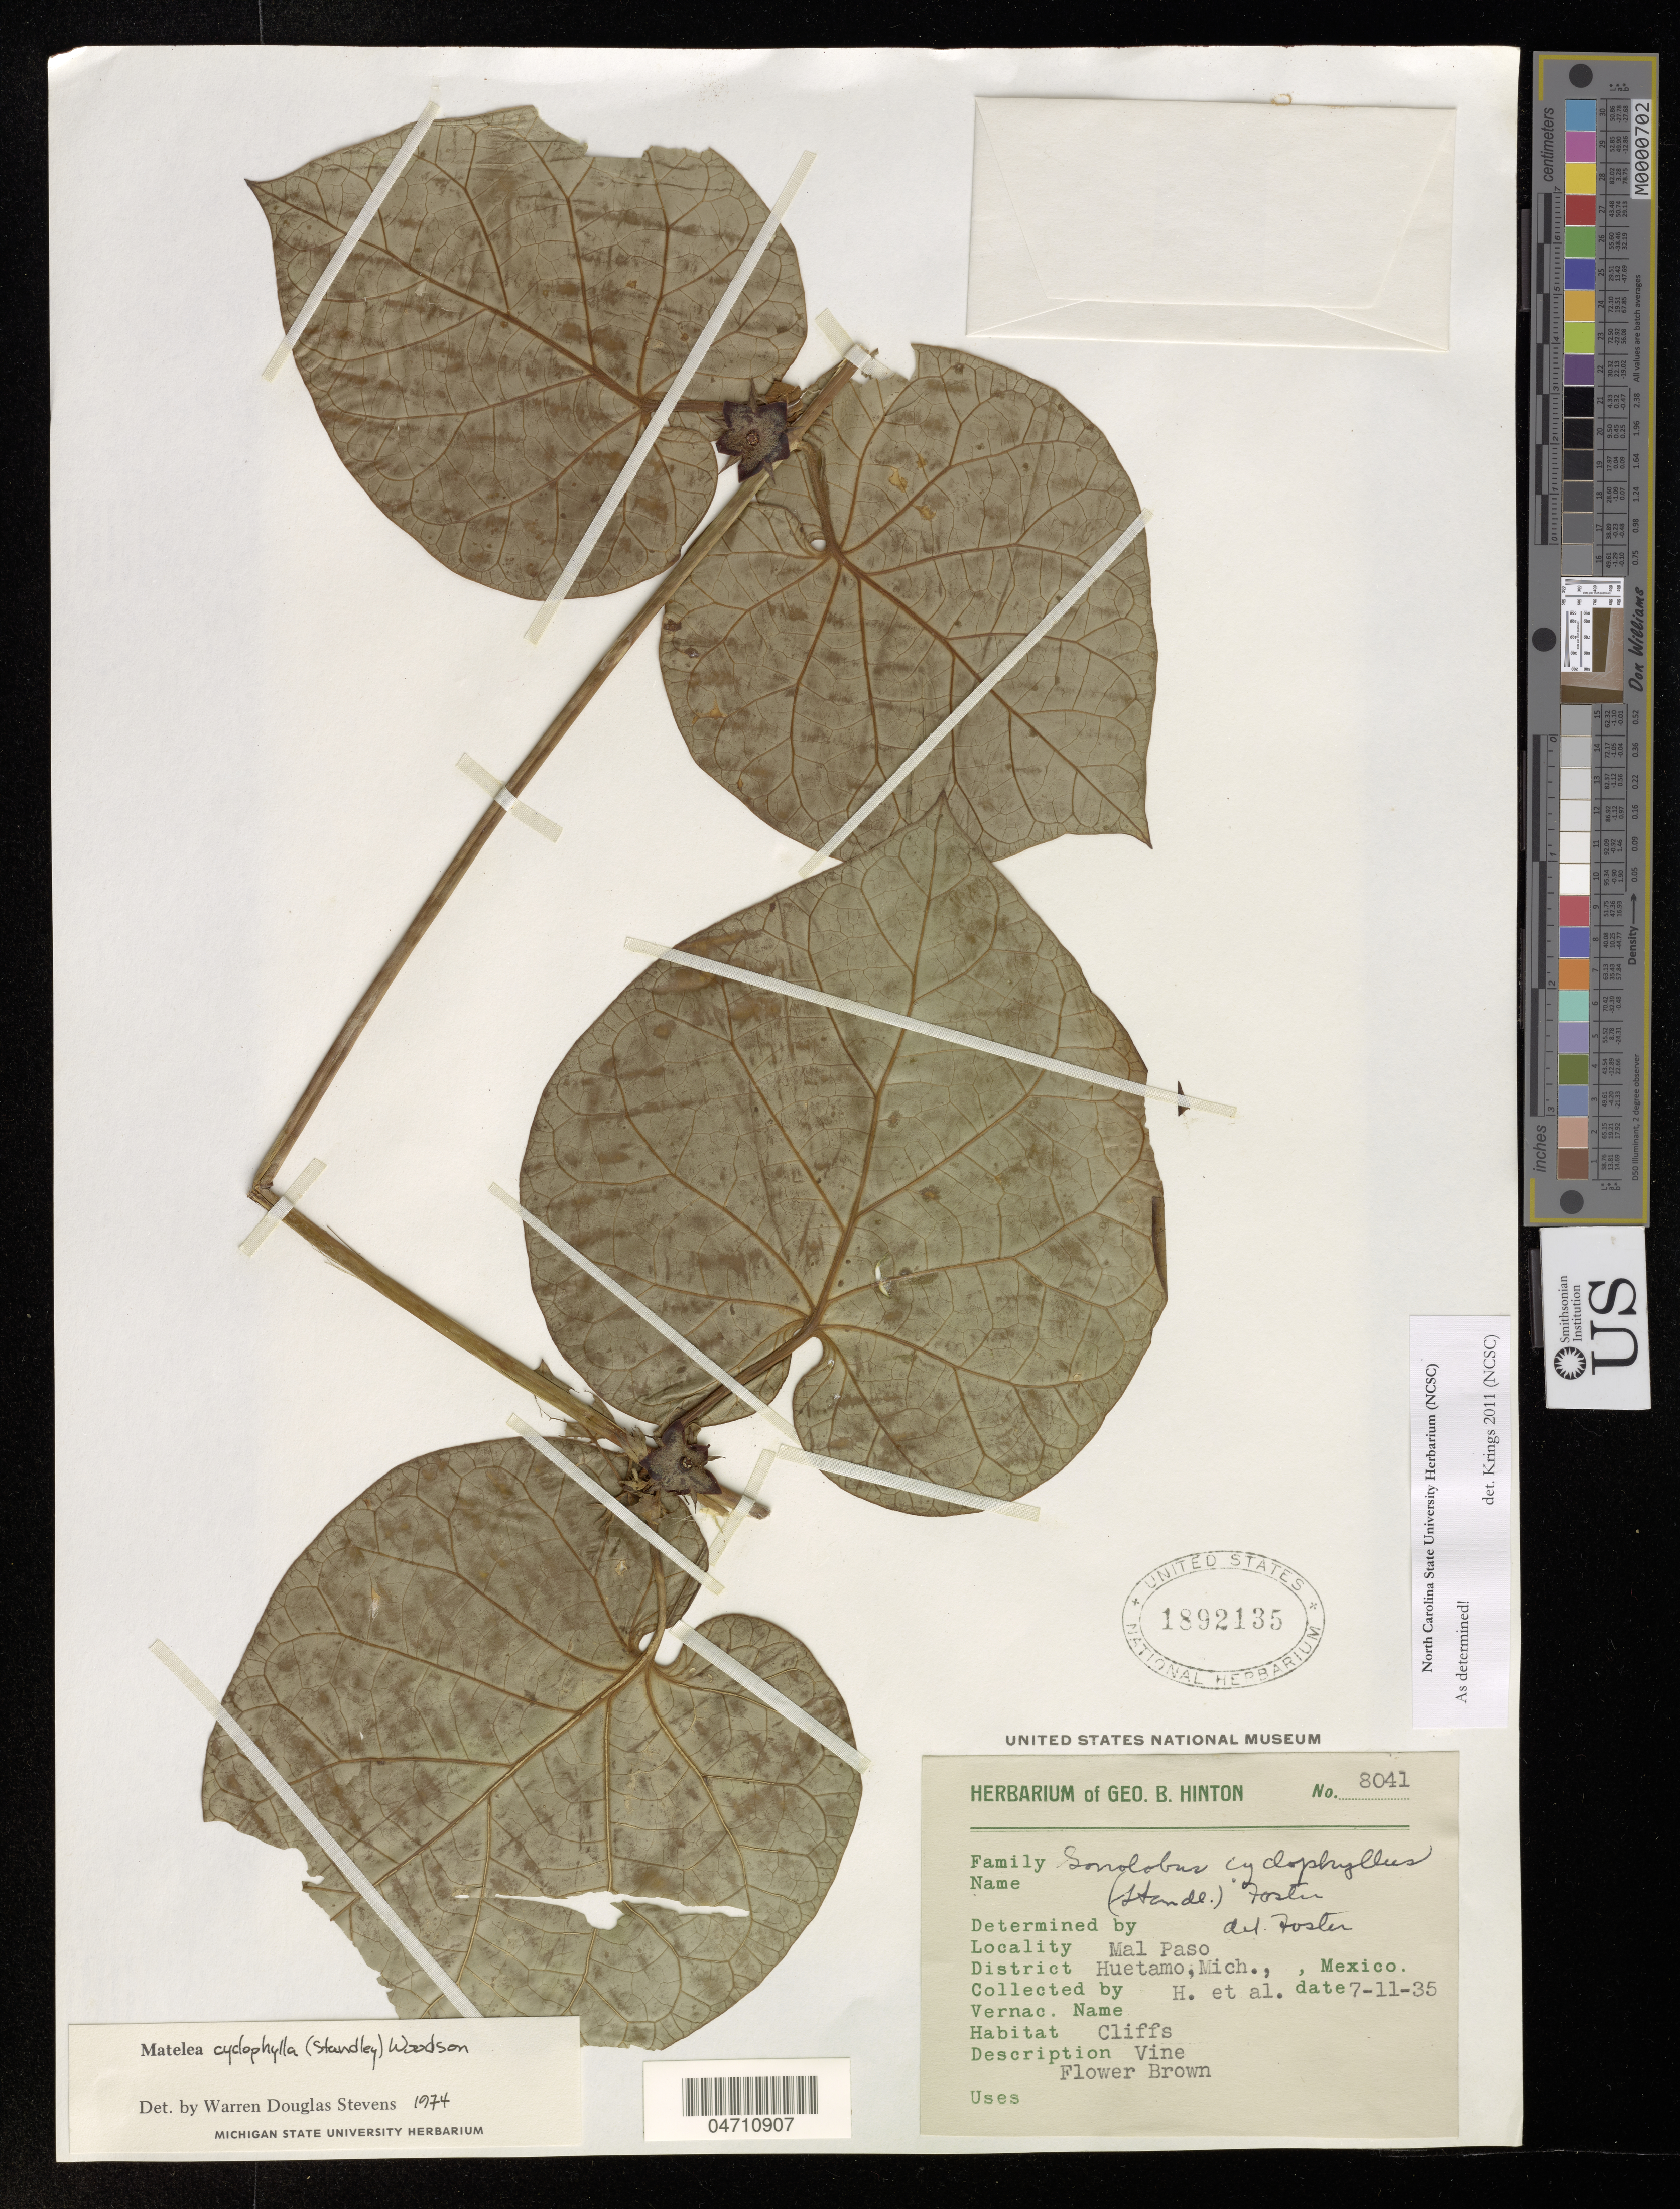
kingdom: Plantae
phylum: Tracheophyta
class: Magnoliopsida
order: Gentianales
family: Apocynaceae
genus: Matelea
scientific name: Matelea cyclophylla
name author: (Standl.) Woodson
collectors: G. B. Hinton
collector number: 8041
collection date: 1935-11-07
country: Mexico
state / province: Michoacán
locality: Mal Paso. Huetamo.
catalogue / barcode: US 1892135